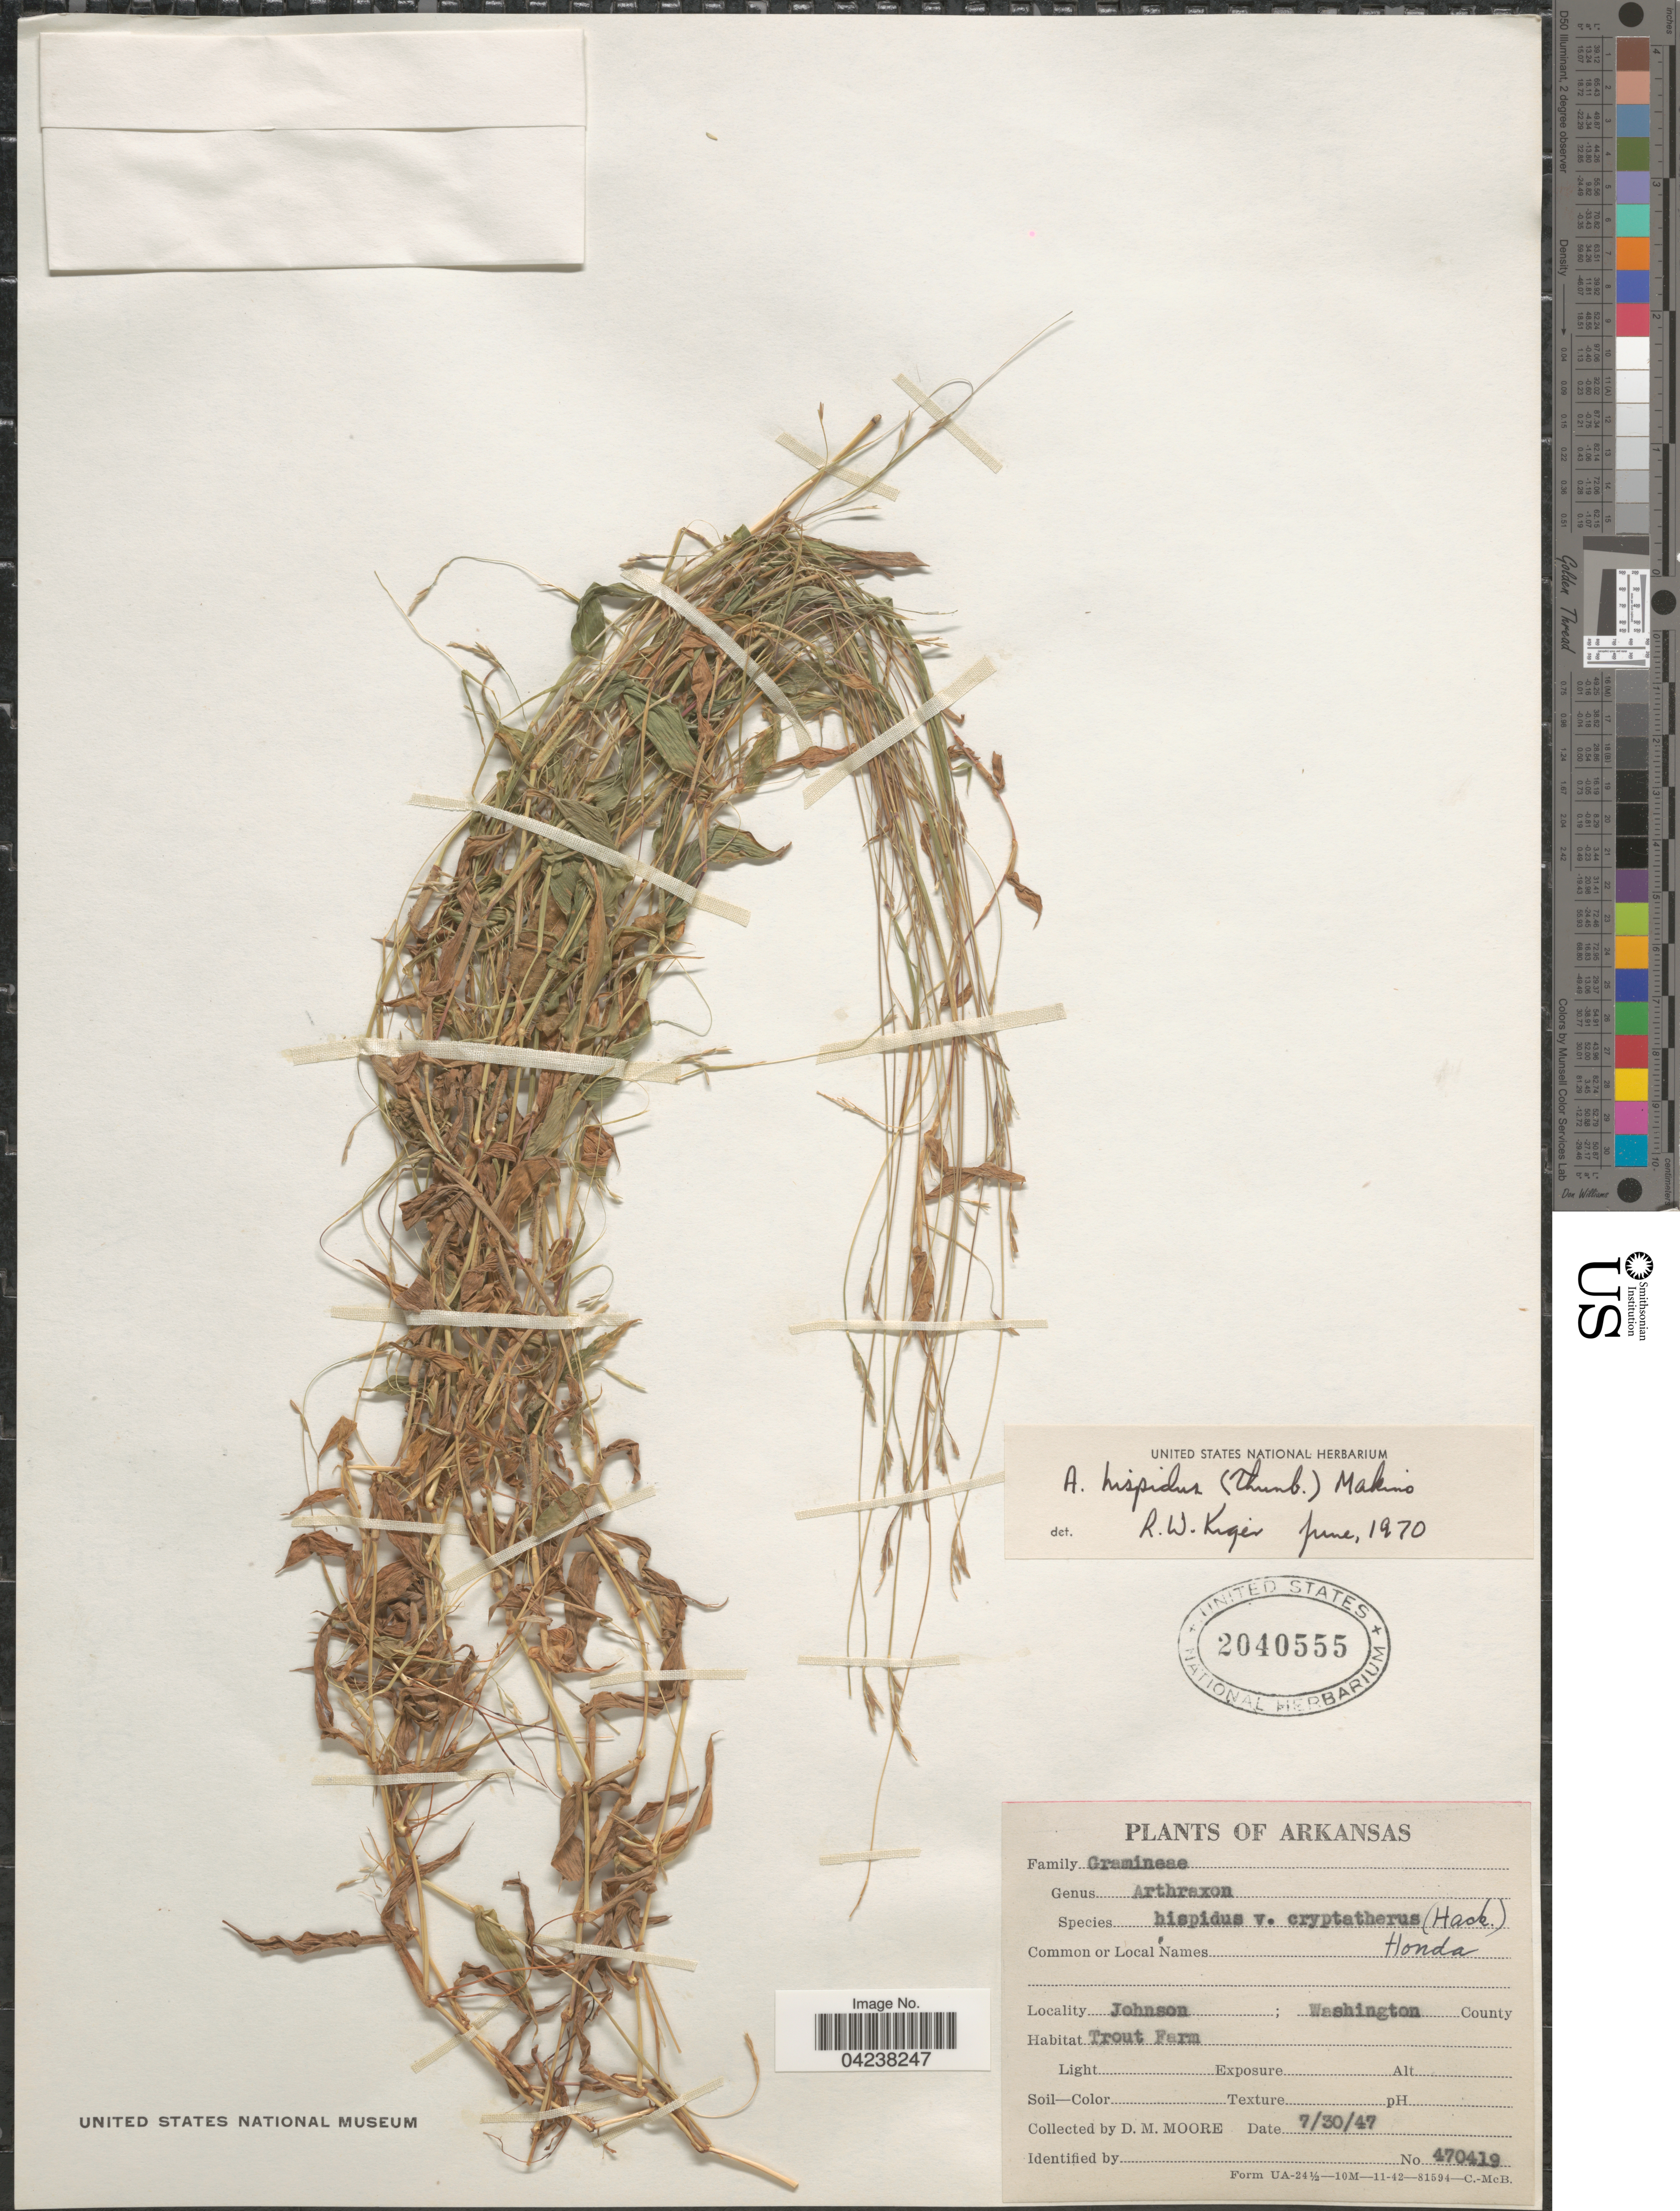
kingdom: Plantae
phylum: Tracheophyta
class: Liliopsida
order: Poales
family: Poaceae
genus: Arthraxon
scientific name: Arthraxon hispidus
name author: (Thunb.) Makino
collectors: D. Moore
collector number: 470419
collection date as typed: Transcribed d/m/y: 30/7/47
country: United States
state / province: Arkansas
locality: Johnson; Washington County.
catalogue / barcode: US 2040555